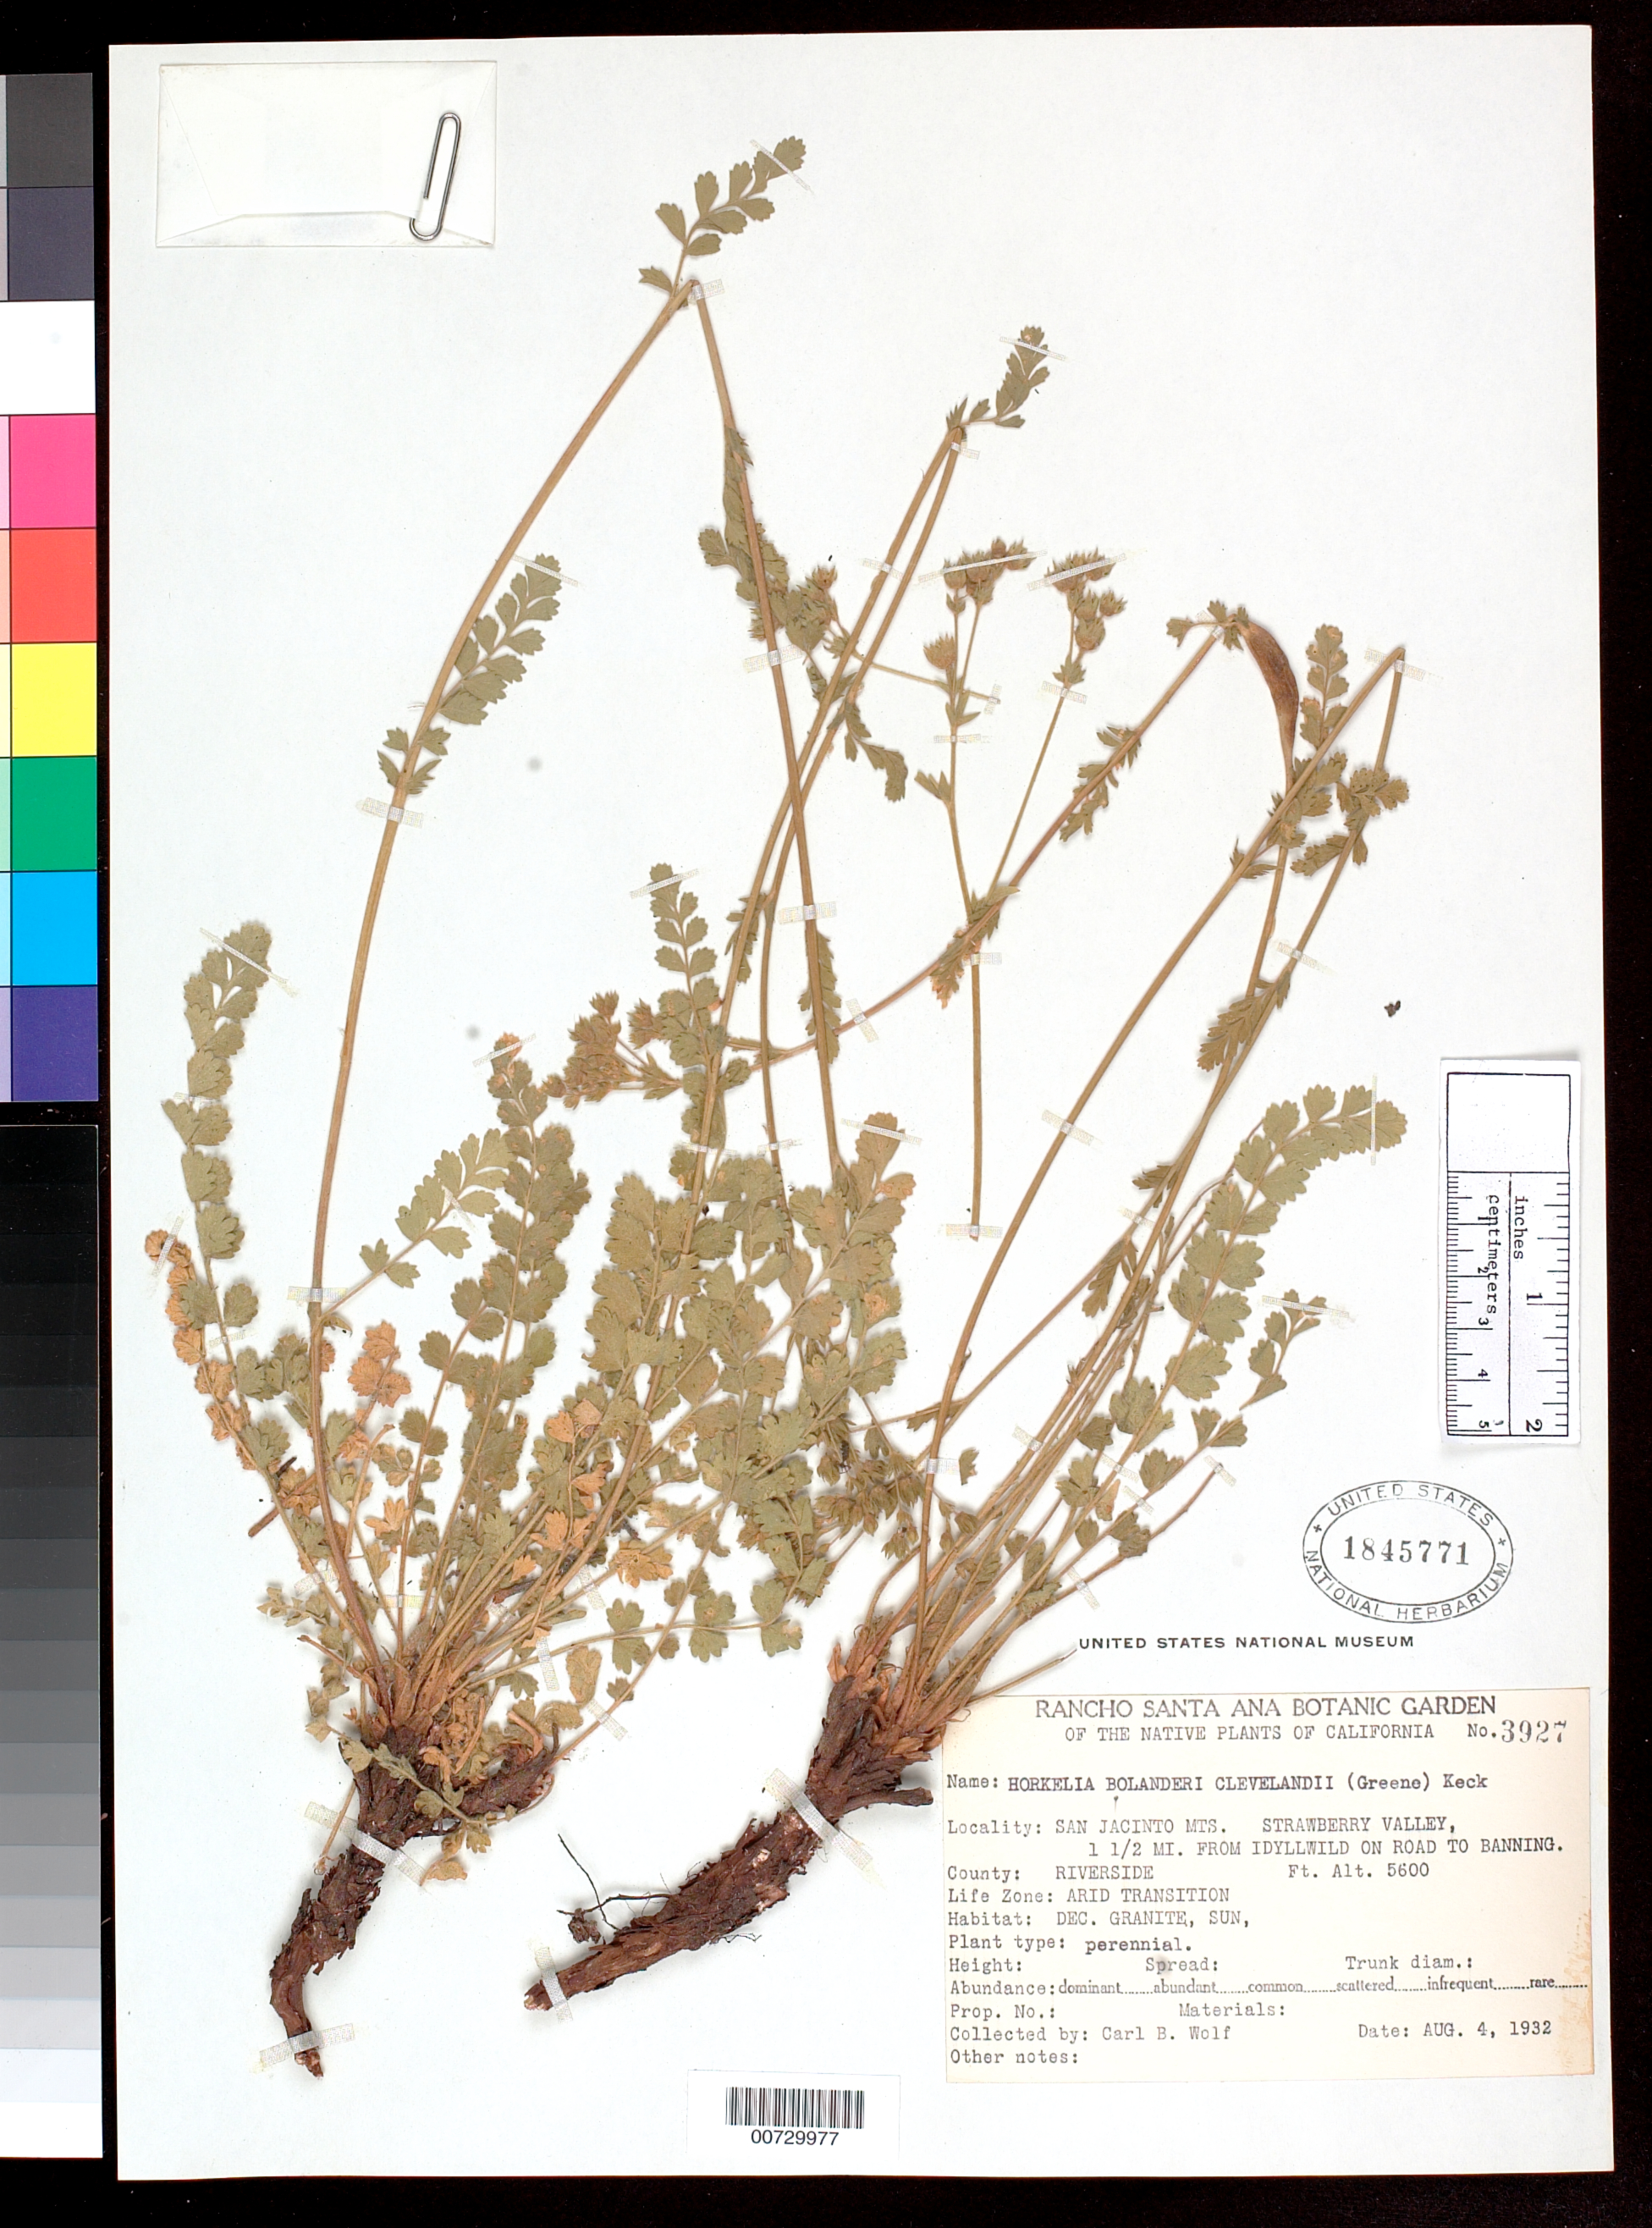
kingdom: Plantae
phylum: Tracheophyta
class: Magnoliopsida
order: Rosales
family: Rosaceae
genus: Potentilla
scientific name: Potentilla clevelandii var. clevelandii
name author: Greene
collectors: C. B. Wolf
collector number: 3927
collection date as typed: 4 Aug 1932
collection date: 1932-08-04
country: United States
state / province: California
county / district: Riverside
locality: San Jacinto Mts. Strawberry Valley, 1 1/2 mi. from Idyllwild on road to banning.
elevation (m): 1707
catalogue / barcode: US 1845771